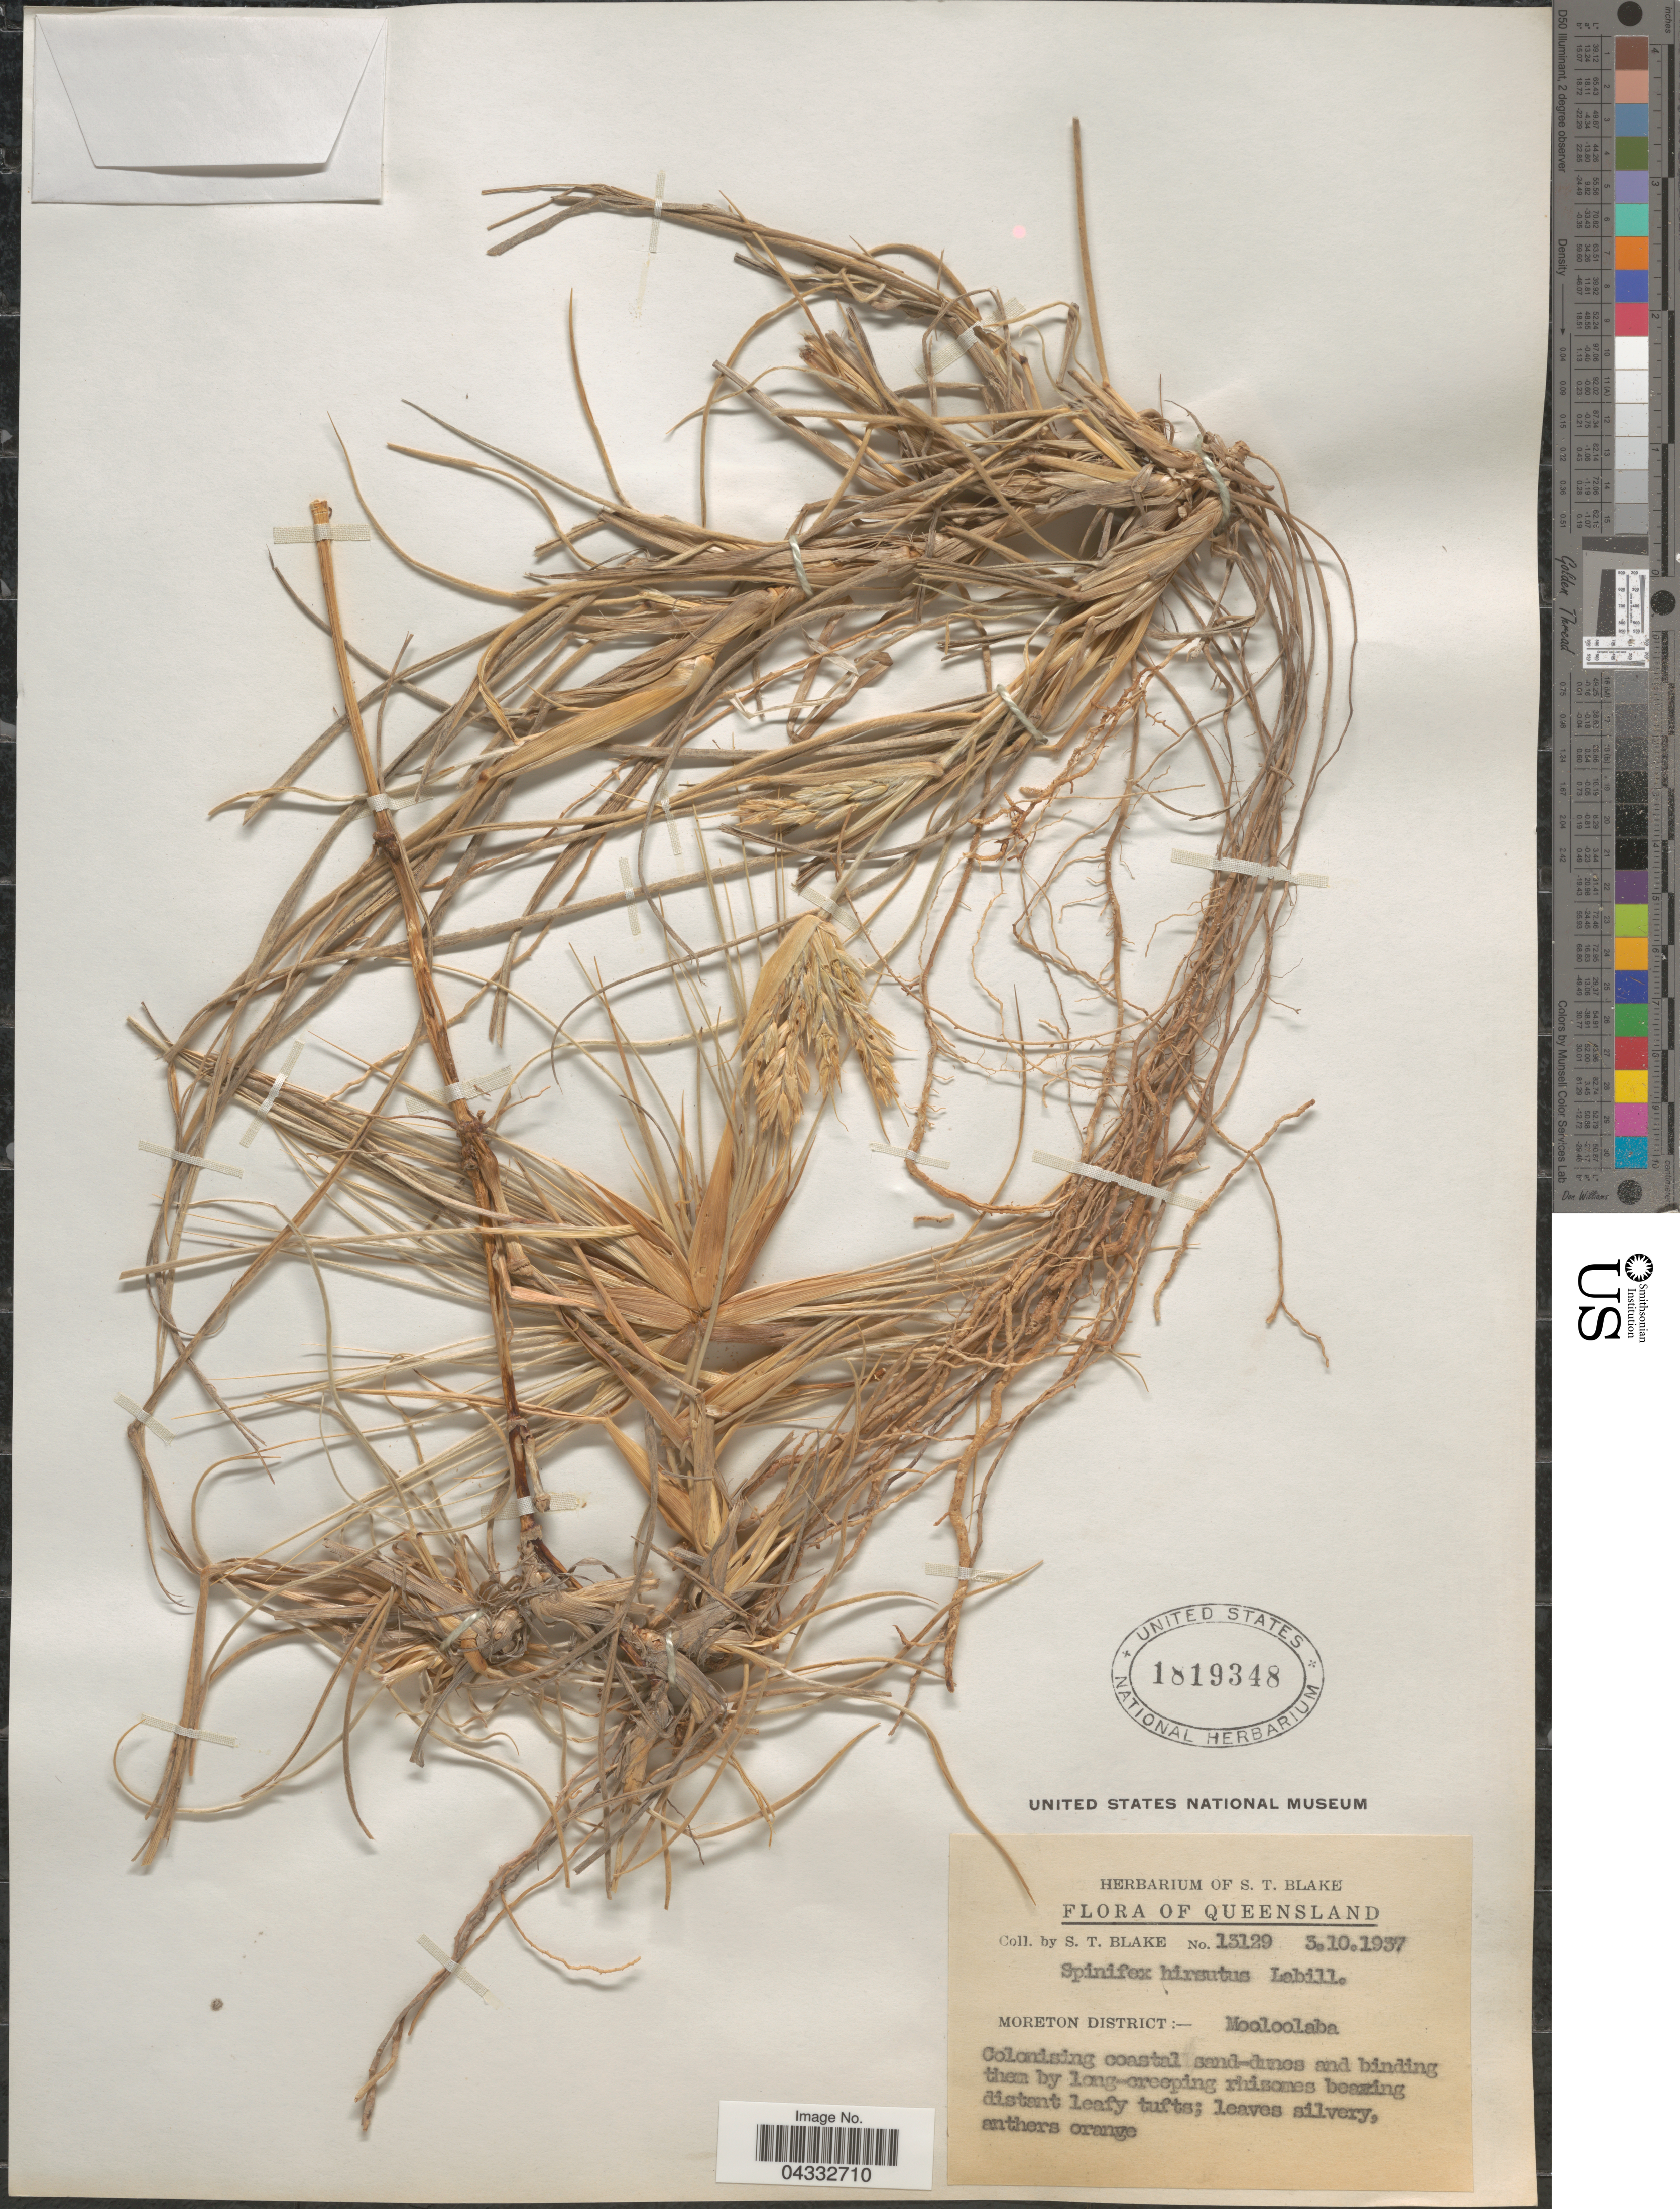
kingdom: Plantae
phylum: Tracheophyta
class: Liliopsida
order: Poales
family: Poaceae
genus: Spinifex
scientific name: Spinifex hirsutus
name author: Labill.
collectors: S. T. Blake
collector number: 13129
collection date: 1937-10-03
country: Australia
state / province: Queensland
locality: Moreton District: Mooloolaba.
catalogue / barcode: US 1819348